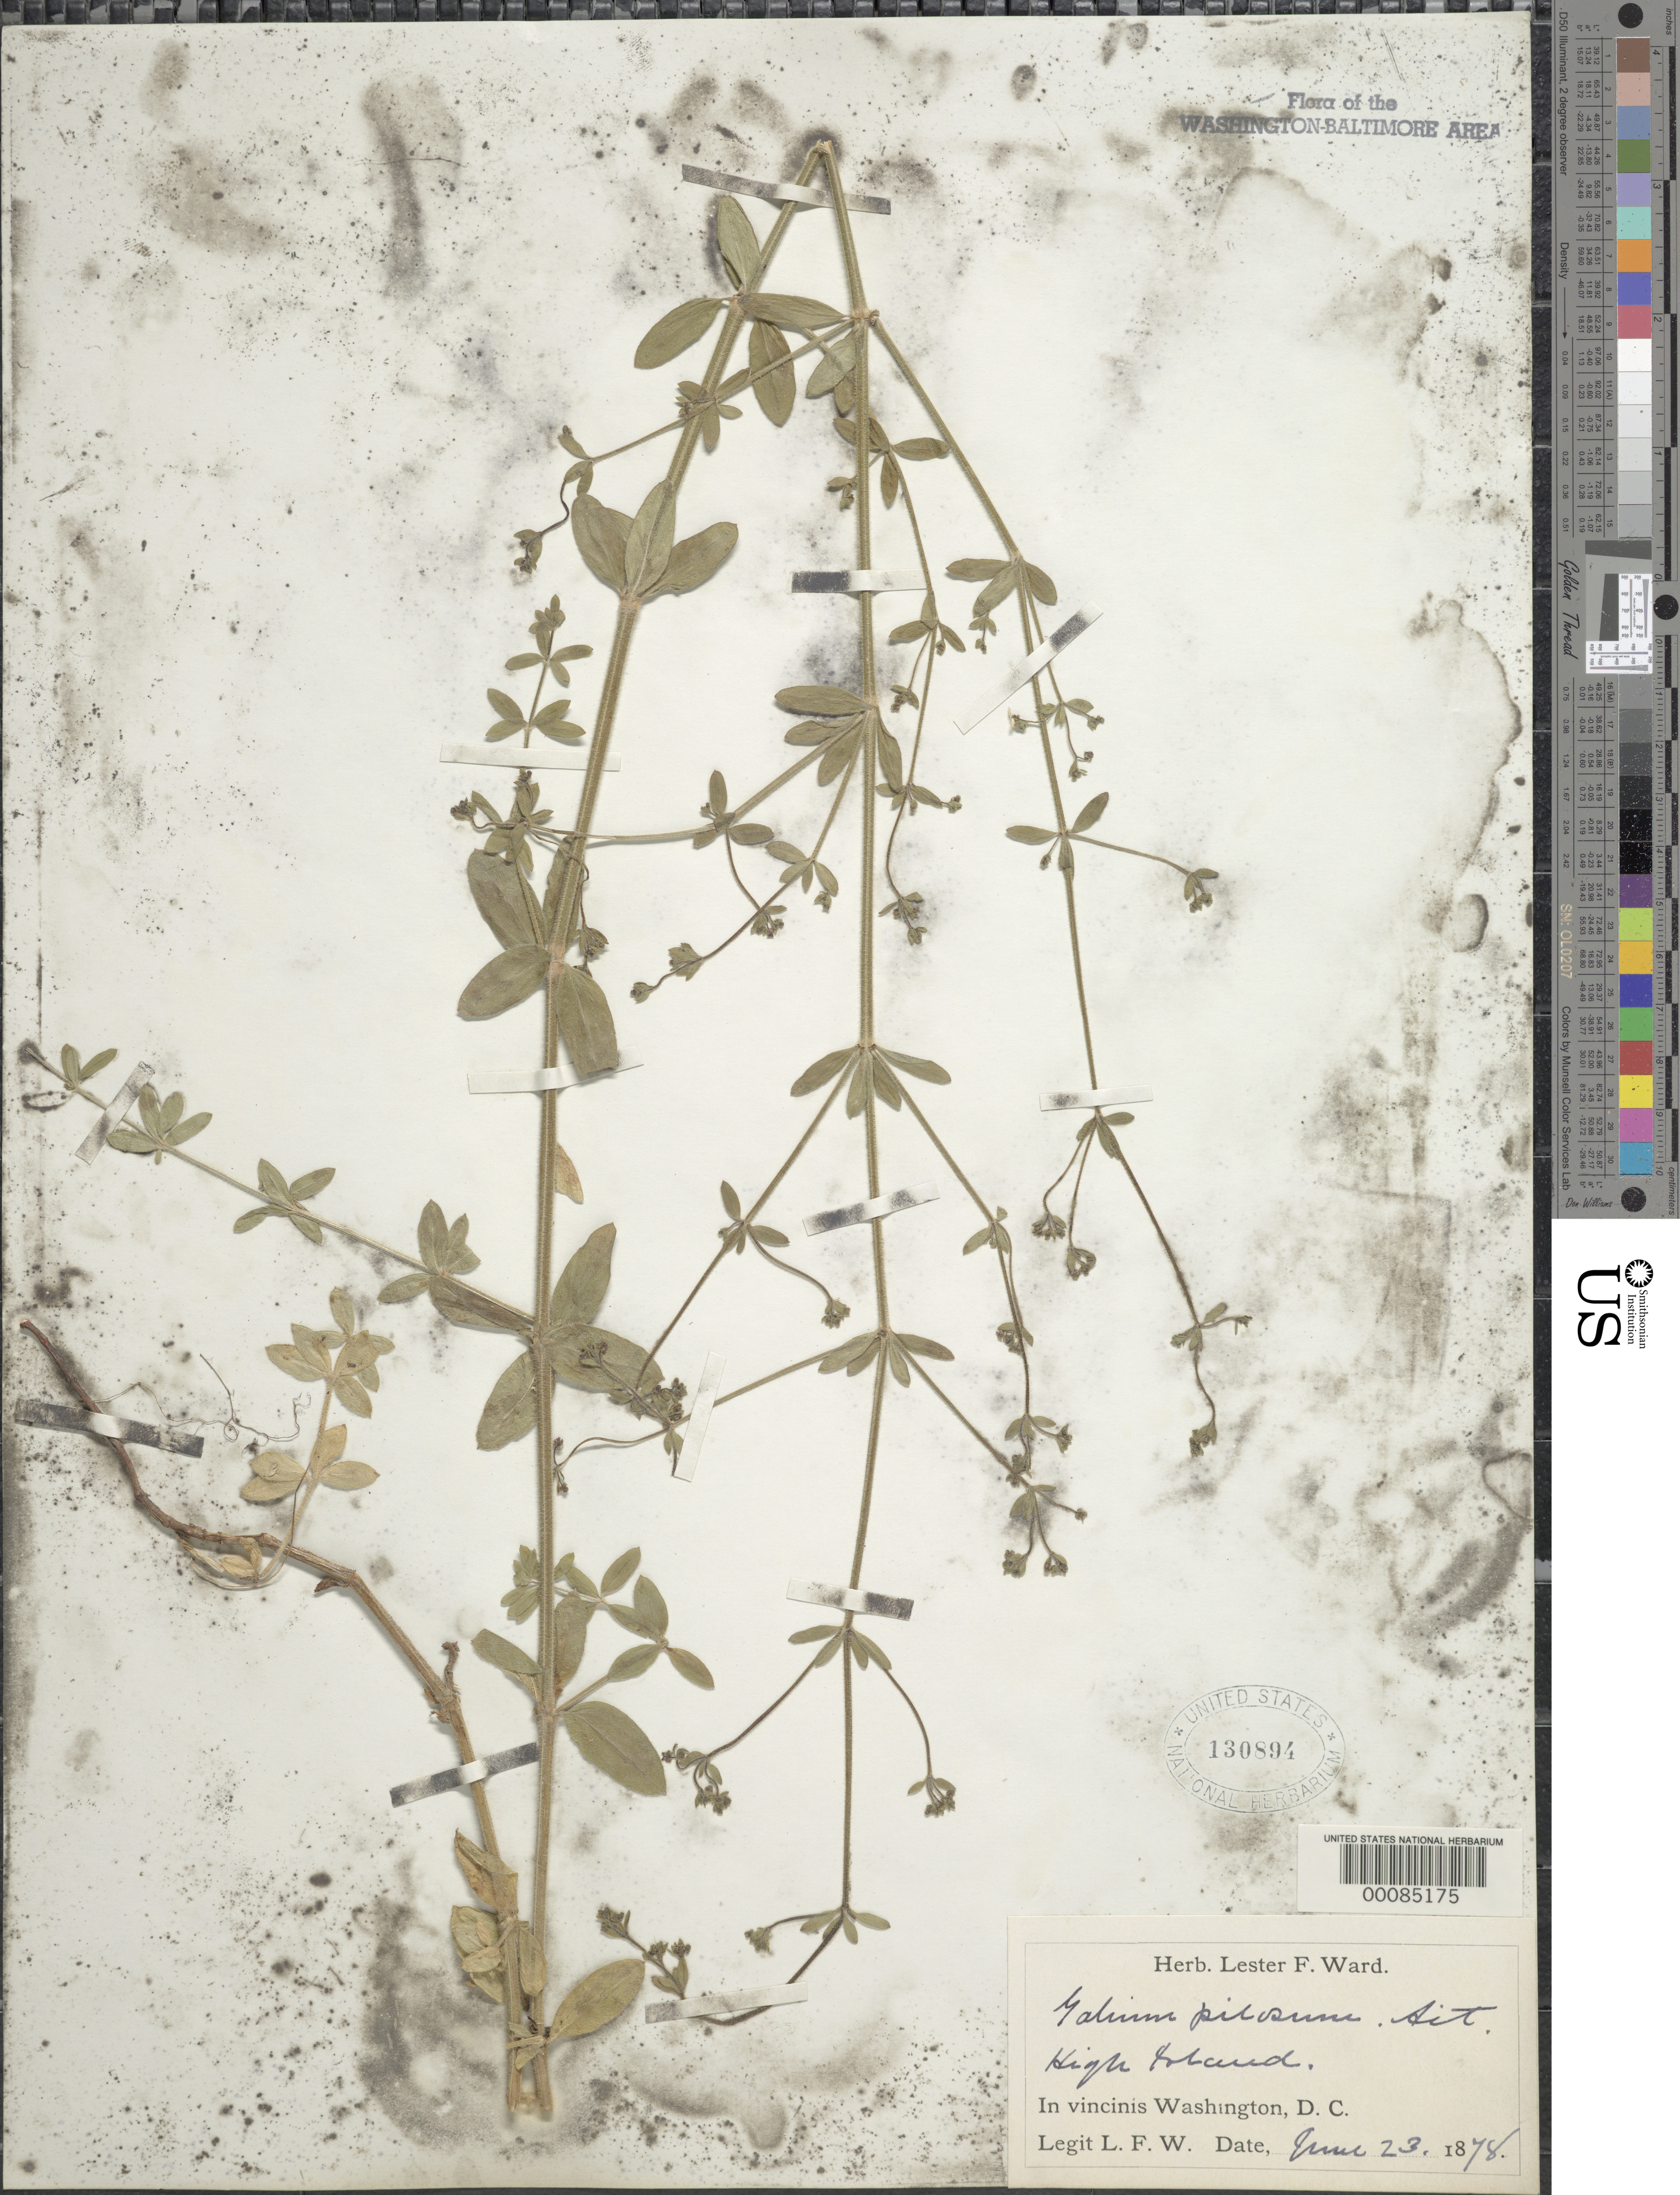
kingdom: Plantae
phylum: Tracheophyta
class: Magnoliopsida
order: Gentianales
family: Rubiaceae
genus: Galium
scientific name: Galium pilosum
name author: Aiton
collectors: L. F. Ward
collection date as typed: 23 Jun 1878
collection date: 1878-06-23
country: United States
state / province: Maryland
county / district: Montgomery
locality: High Island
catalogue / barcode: US 130894